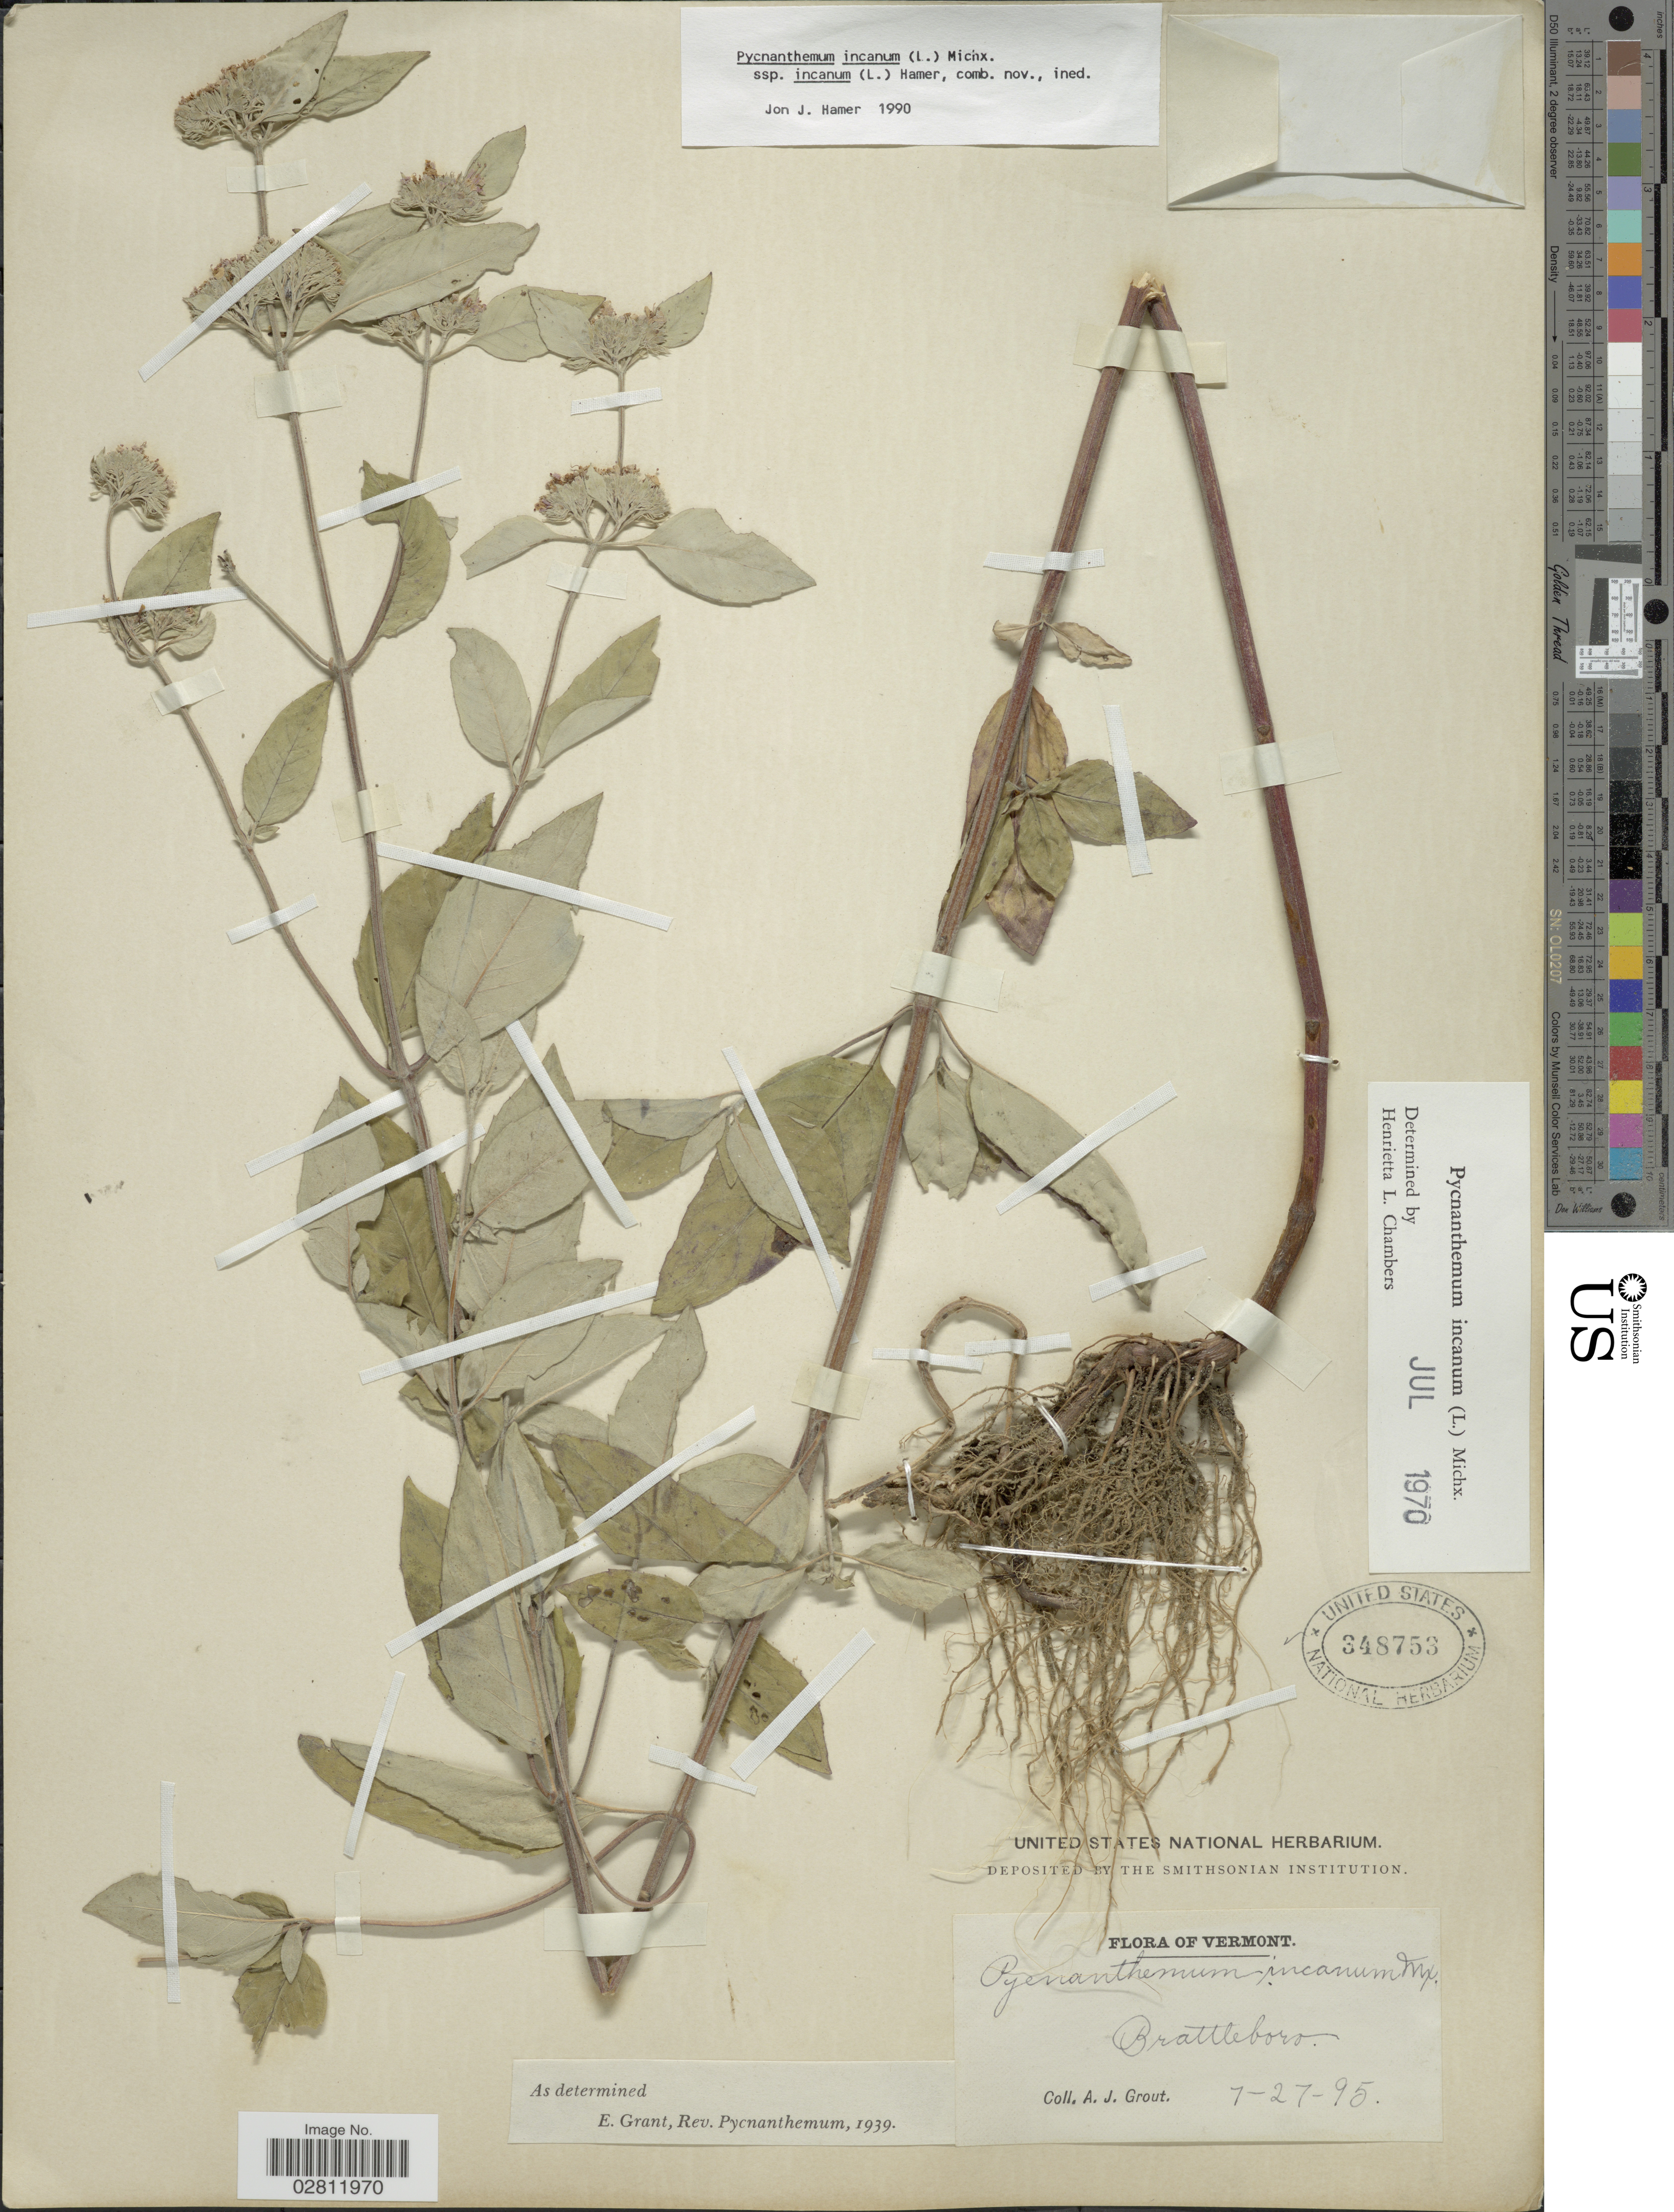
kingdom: Plantae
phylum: Tracheophyta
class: Magnoliopsida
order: Lamiales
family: Lamiaceae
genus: Pycnanthemum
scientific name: Pycnanthemum incanum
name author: (L.) Michx.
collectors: A. J. Grout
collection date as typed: Transcribed d/m/y: 27/7/95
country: United States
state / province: Vermont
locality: Brattleboro.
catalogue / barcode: US 348753